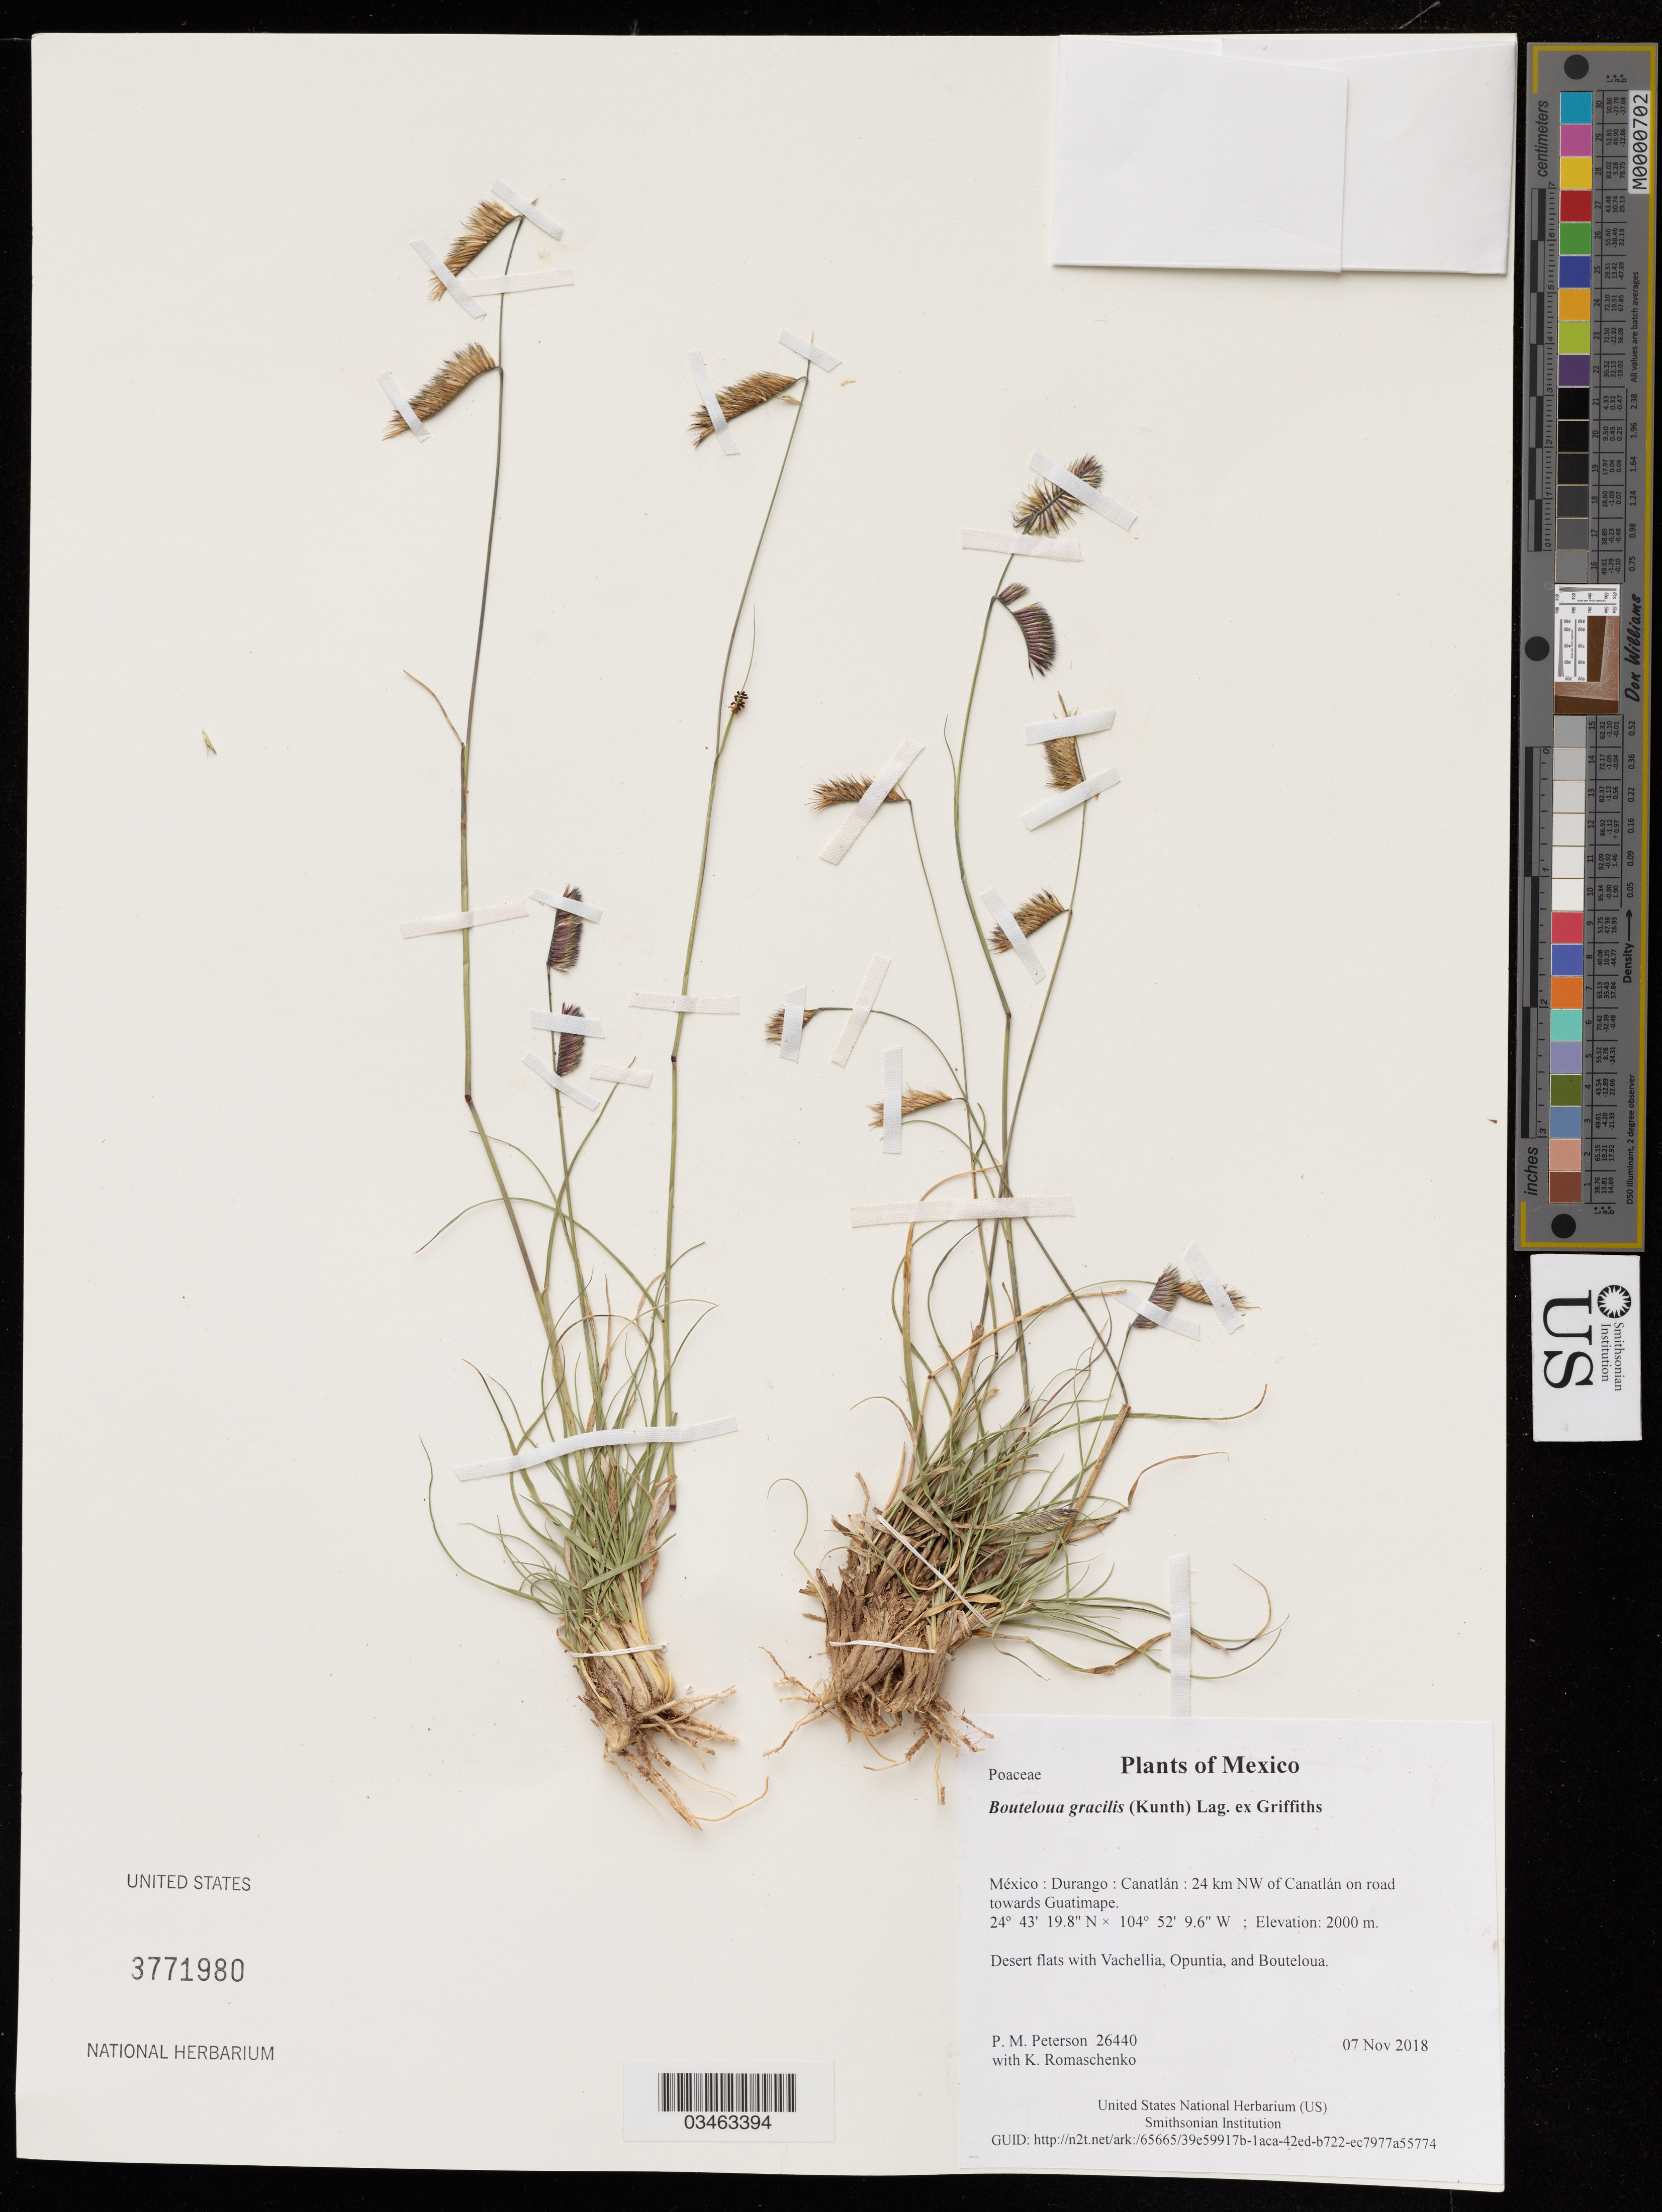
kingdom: Plantae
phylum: Tracheophyta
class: Liliopsida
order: Poales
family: Poaceae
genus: Bouteloua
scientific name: Bouteloua gracilis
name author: (Kunth) Lag. ex Griffiths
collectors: P. M. Peterson & K. Romaschenko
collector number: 26440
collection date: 2018-11-07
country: México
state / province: Durango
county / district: Canatlán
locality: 24 km NW of Canatlán on road towards Guatimape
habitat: Desert flats with Vachellia, Opuntia, and Bouteloua.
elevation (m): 2000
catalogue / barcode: US 3771980